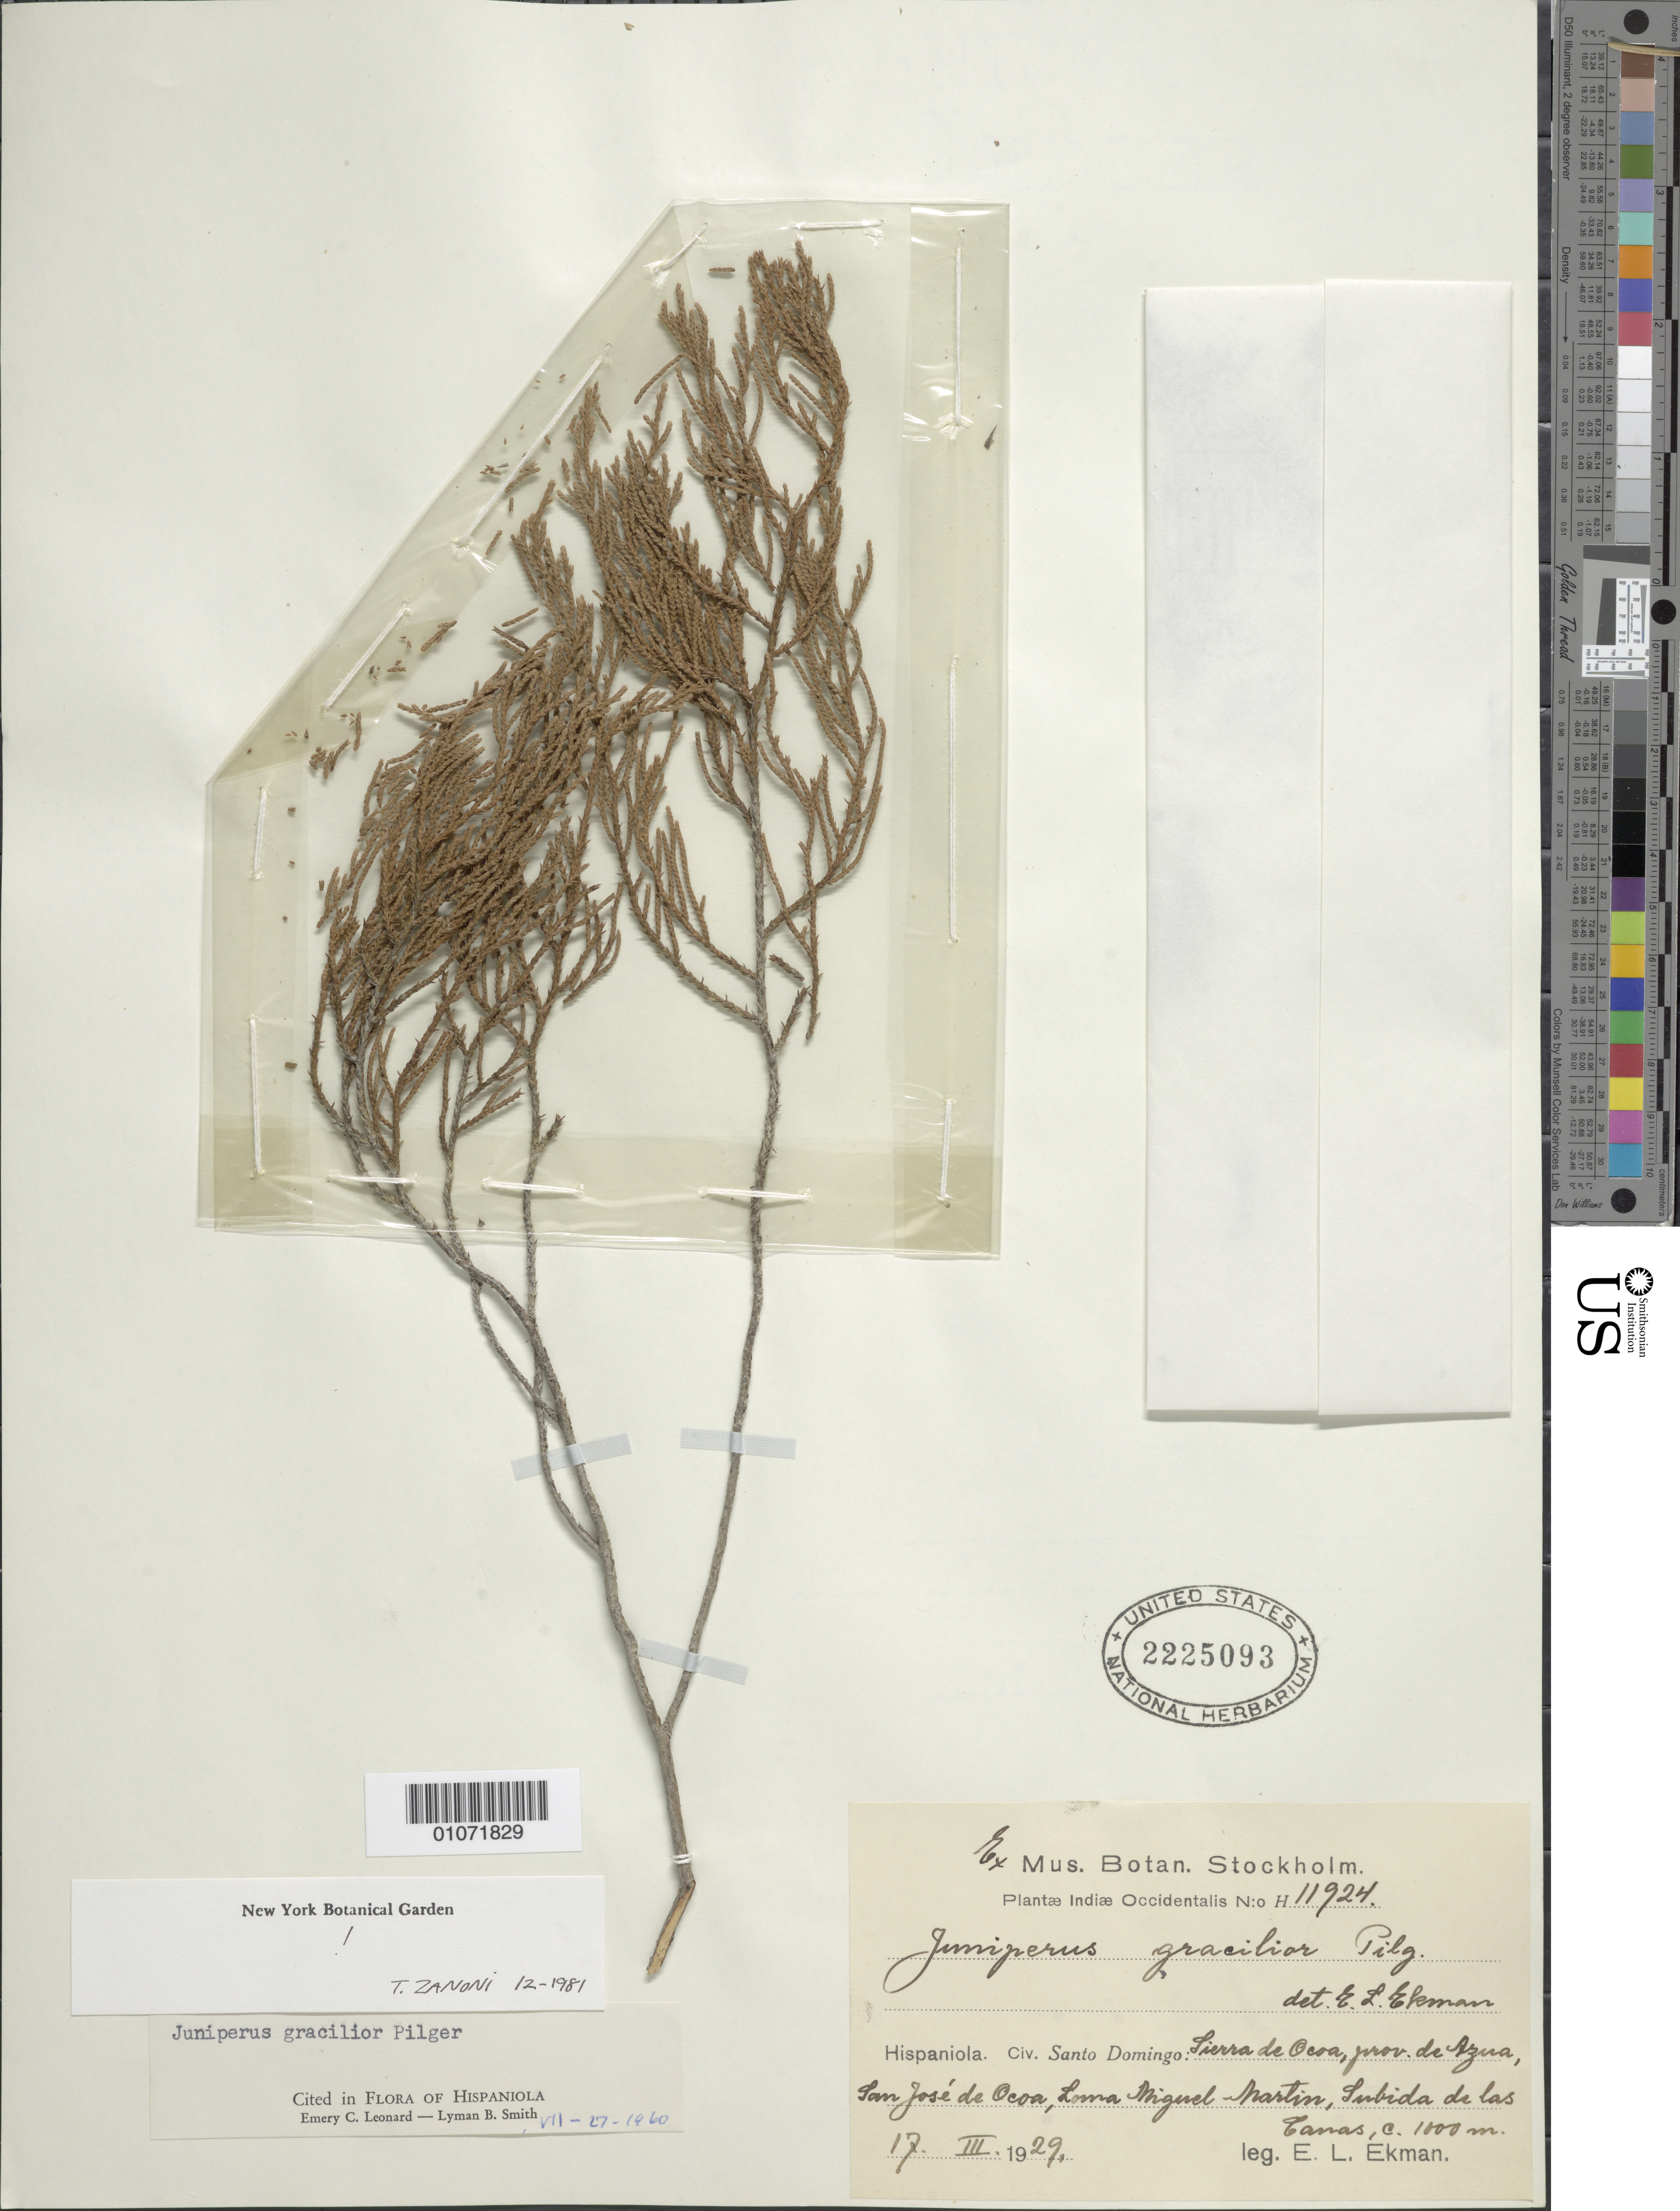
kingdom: Plantae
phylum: Tracheophyta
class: Pinopsida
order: Pinales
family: Cupressaceae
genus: Juniperus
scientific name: Juniperus gracilior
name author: Pilg. in Urb.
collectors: E. L. Ekman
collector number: H 11924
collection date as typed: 17 Mar 1929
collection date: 1929-03-17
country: Dominican Republic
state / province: Santo Domingo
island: Hispaniola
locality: Sierra de Ocoa, prov. de Ogra, San Jose de Ocoa, loma Migues mantin salida de los comos.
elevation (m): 1000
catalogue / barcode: US 2225093